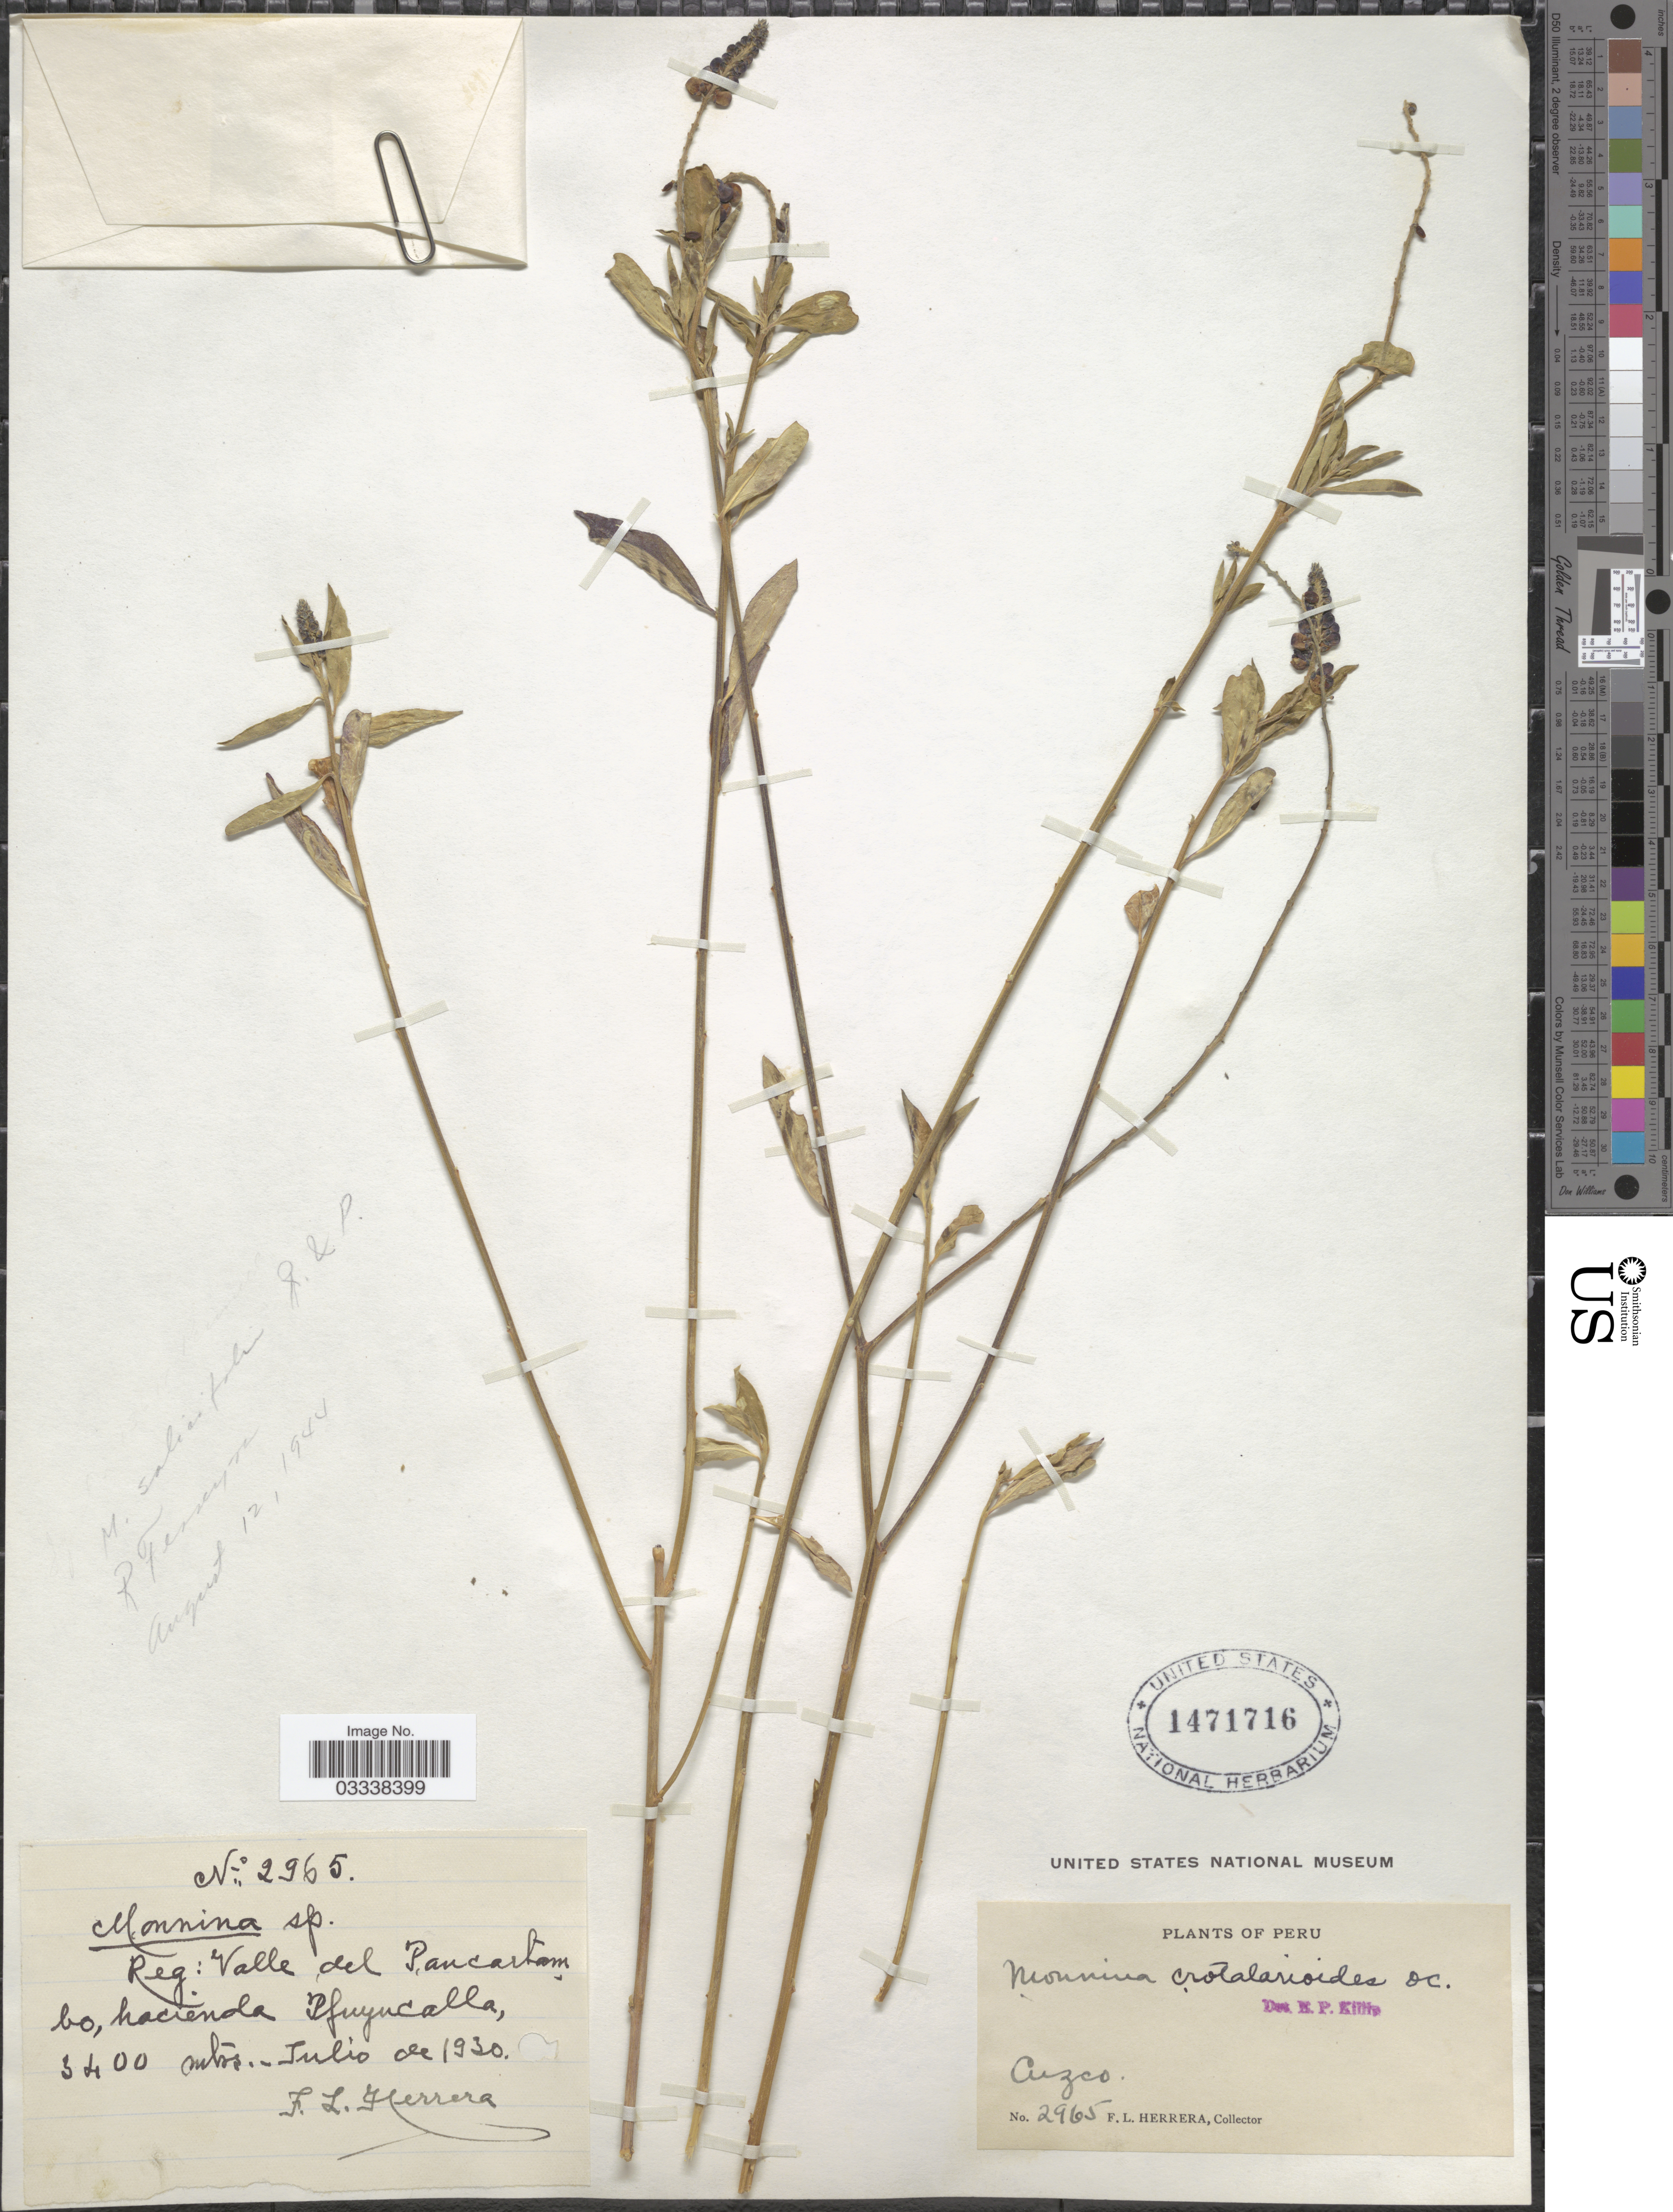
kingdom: Plantae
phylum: Tracheophyta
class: Magnoliopsida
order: Fabales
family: Polygalaceae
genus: Monnina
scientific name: Monnina salicifolia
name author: Ruiz & Pav.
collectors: F. L. Herrera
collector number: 2965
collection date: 1930-07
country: Peru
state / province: Cusco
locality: Valle de Paucartambo, hacienda Pfuyucalla. Cuzco.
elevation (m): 3400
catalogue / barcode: US 1471716